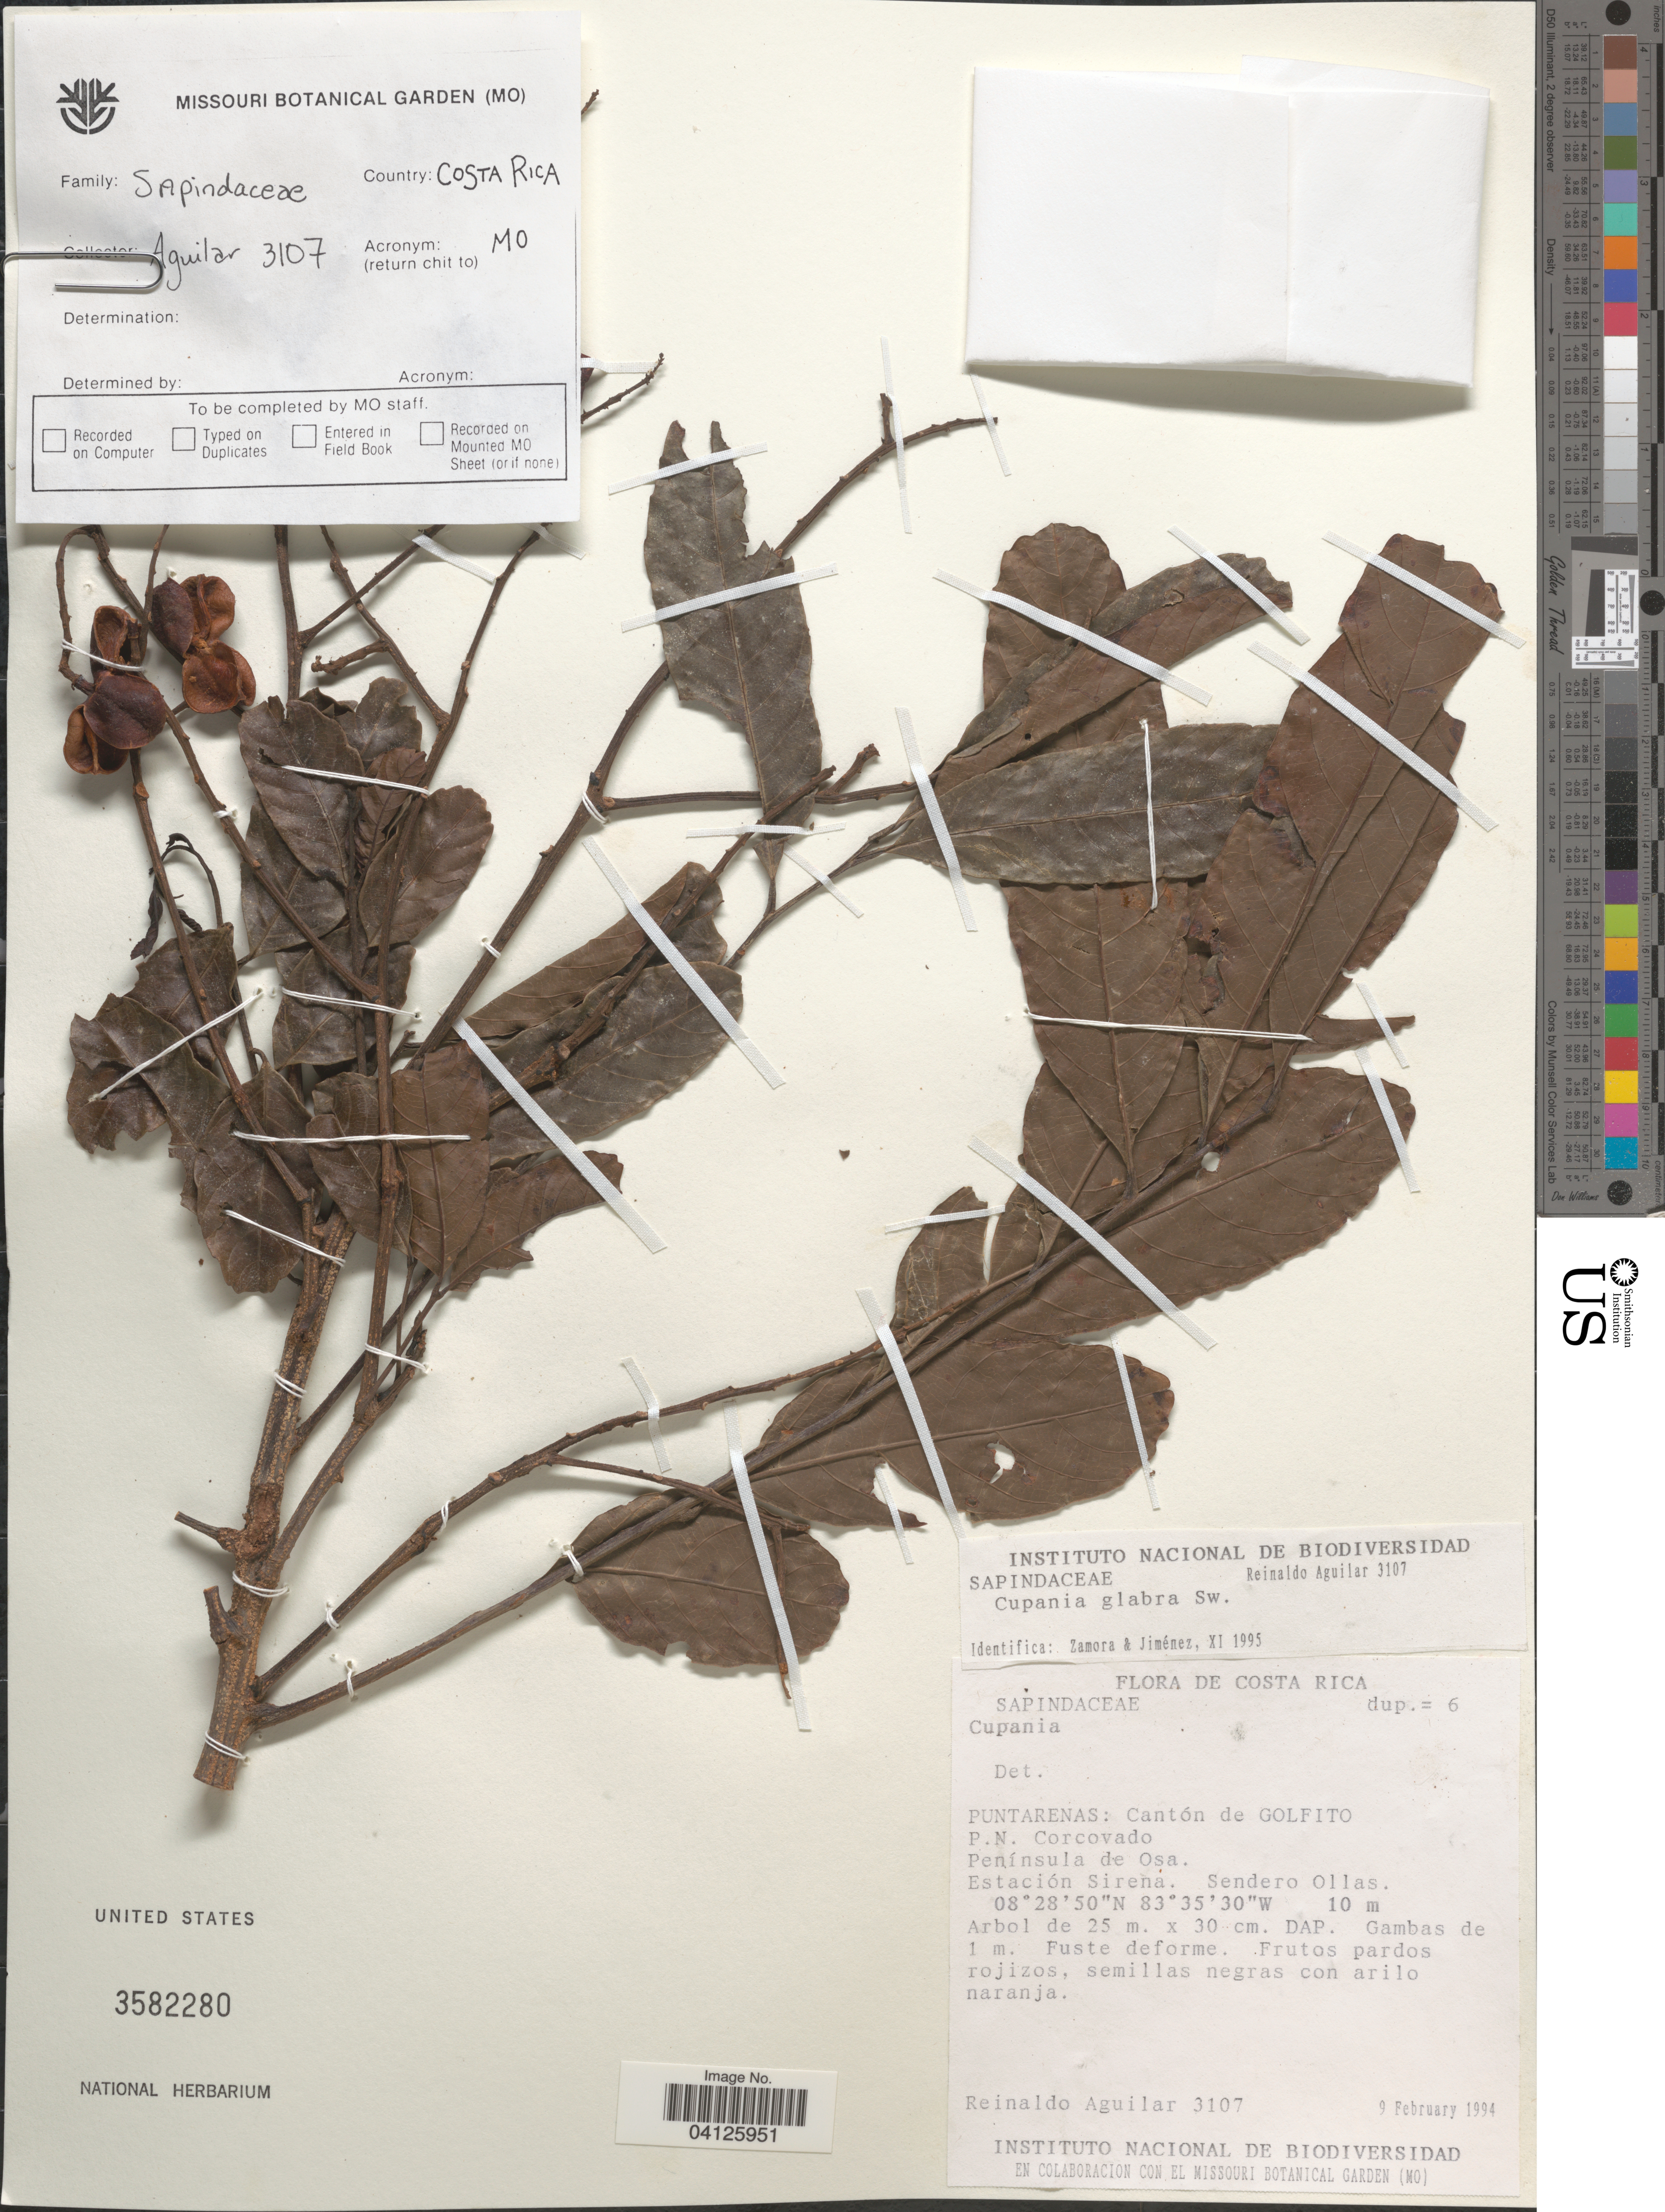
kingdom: Plantae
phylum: Tracheophyta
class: Magnoliopsida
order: Sapindales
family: Sapindaceae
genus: Cupania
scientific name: Cupania glabra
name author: Sw.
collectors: R. Aguilar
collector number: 3107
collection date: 1994-02-09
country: Costa Rica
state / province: Puntarenas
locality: Cantón de Golfito. P.N. Corcovado. Península de Osa. Estación Sirena. Sendero Ollas.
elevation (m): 10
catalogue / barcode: US 3582280